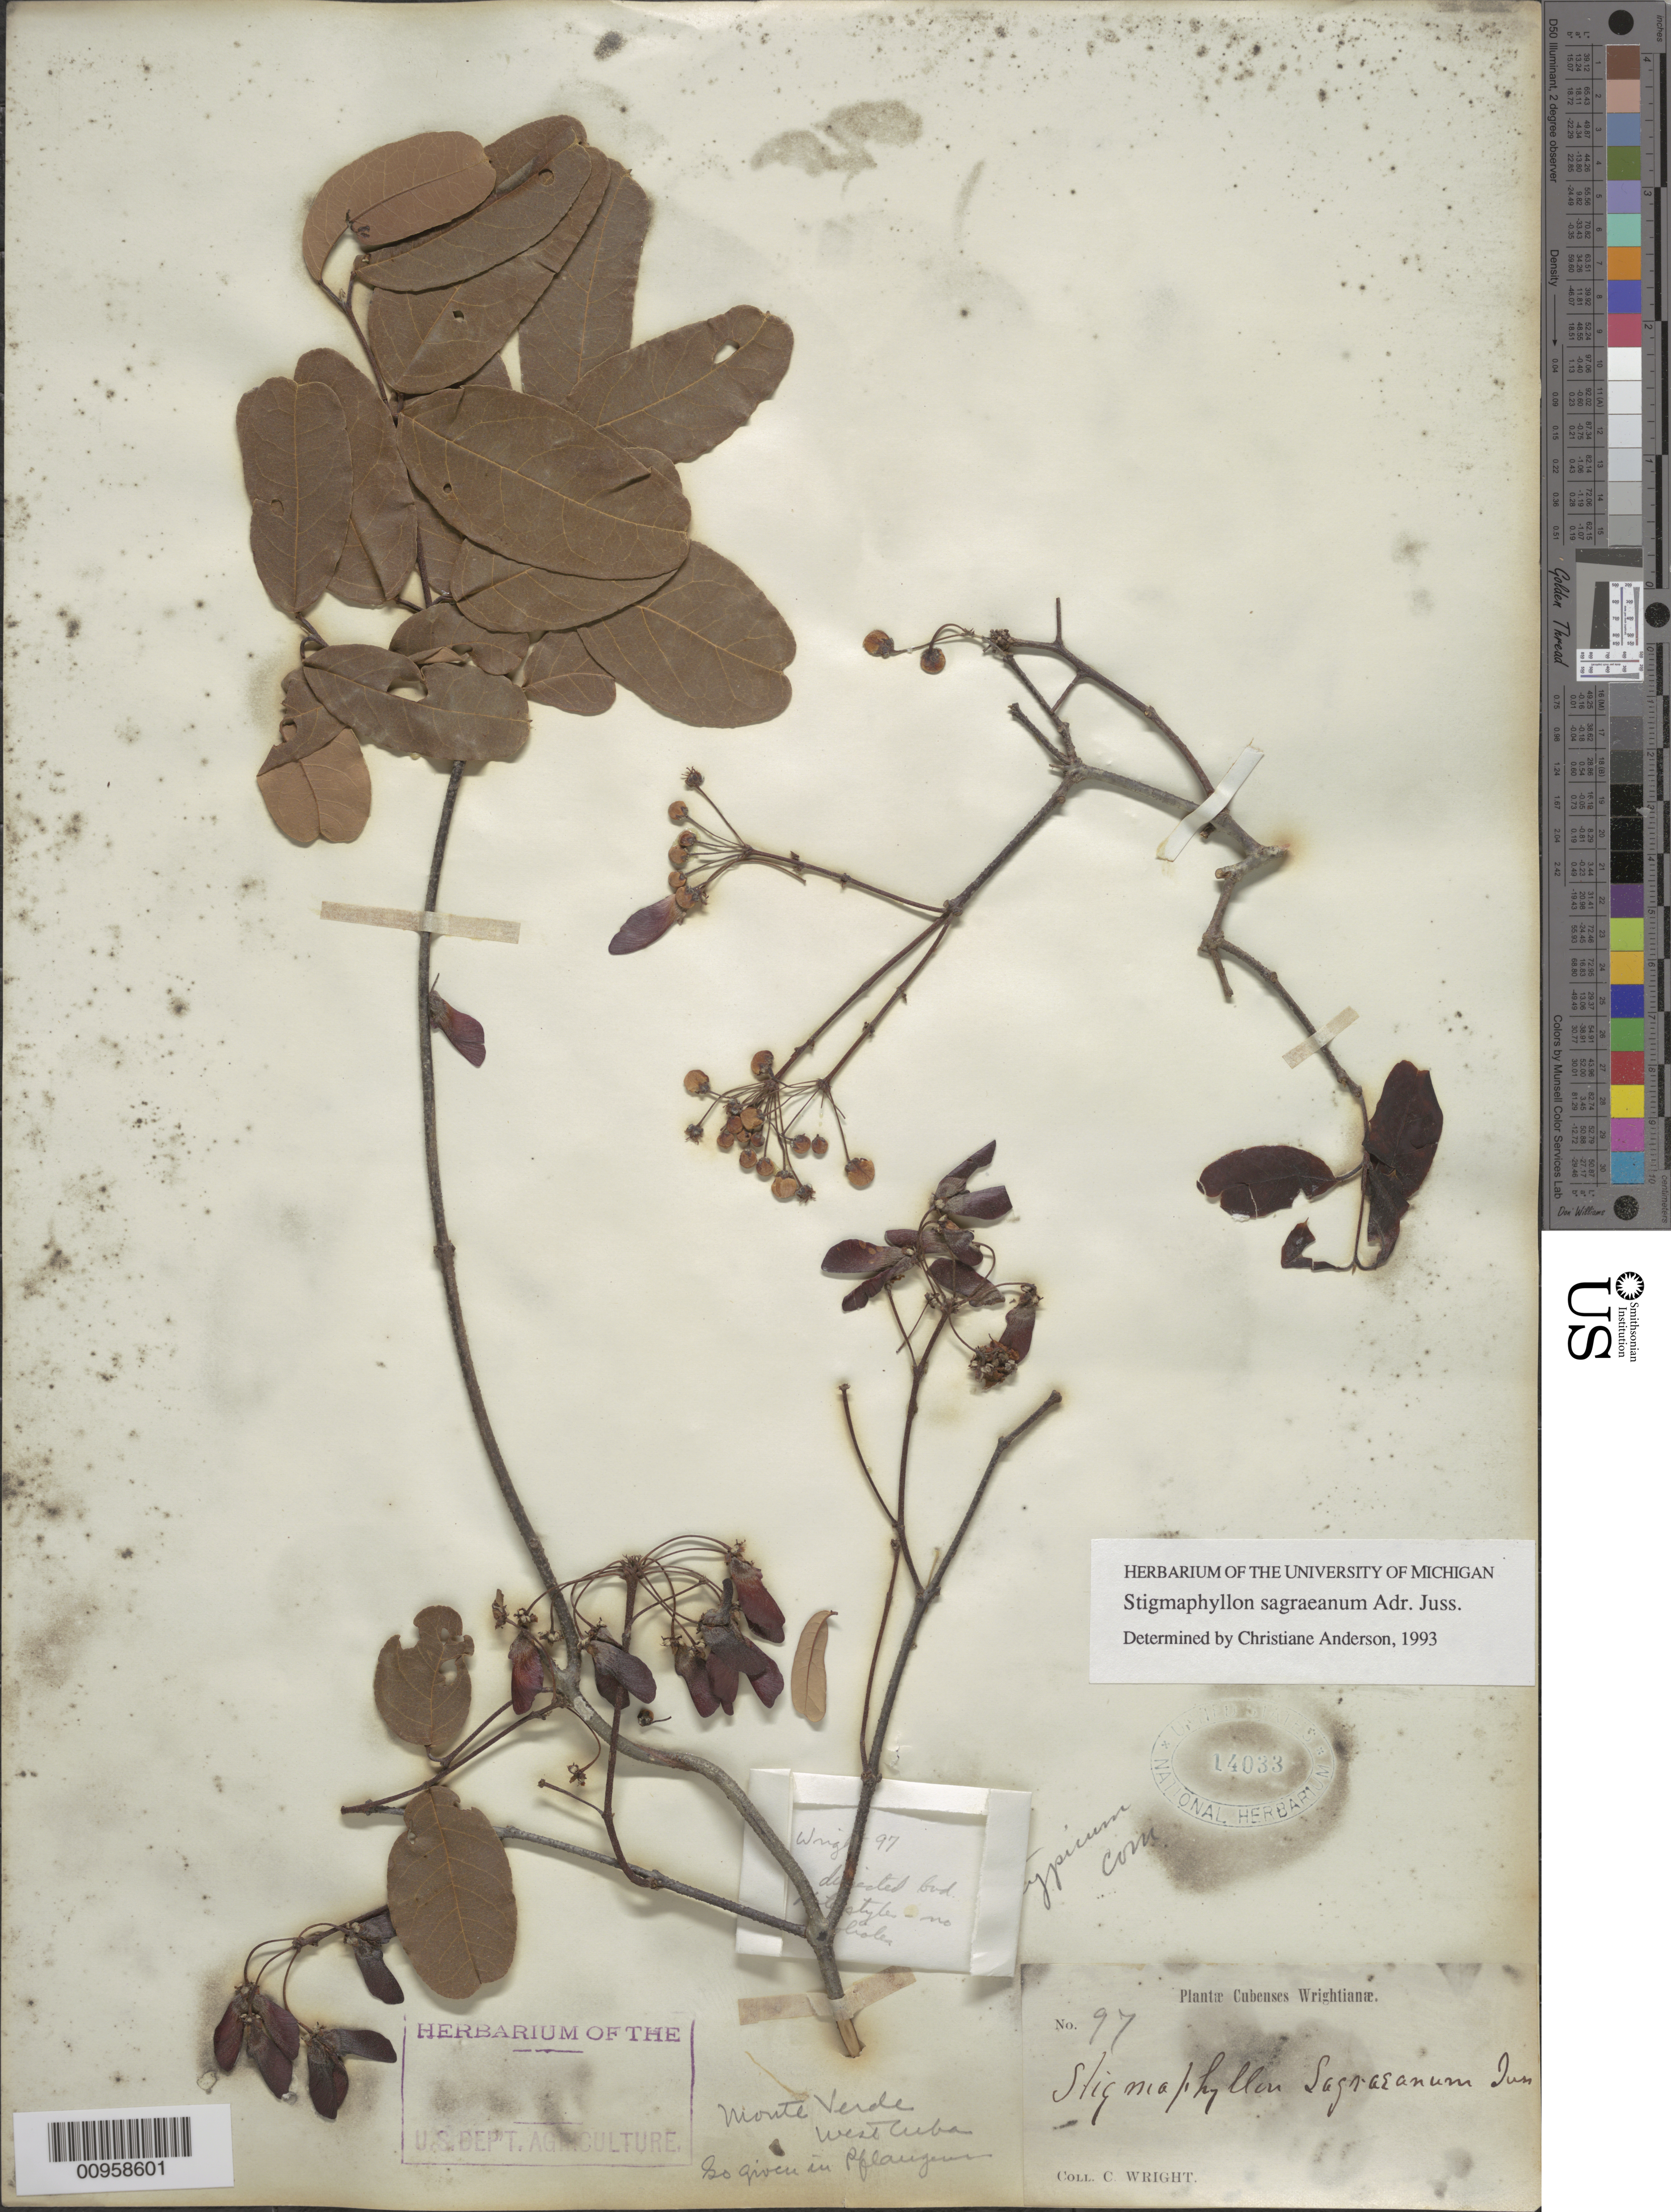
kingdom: Plantae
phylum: Tracheophyta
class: Magnoliopsida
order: Malpighiales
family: Malpighiaceae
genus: Stigmaphyllon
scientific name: Stigmaphyllon sagraeanum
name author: Juss.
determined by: Anderson, C.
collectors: C. Wright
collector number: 97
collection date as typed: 1800 to -- --- 1899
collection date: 1800/1899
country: Cuba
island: Cuba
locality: Monteverde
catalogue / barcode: US 14033